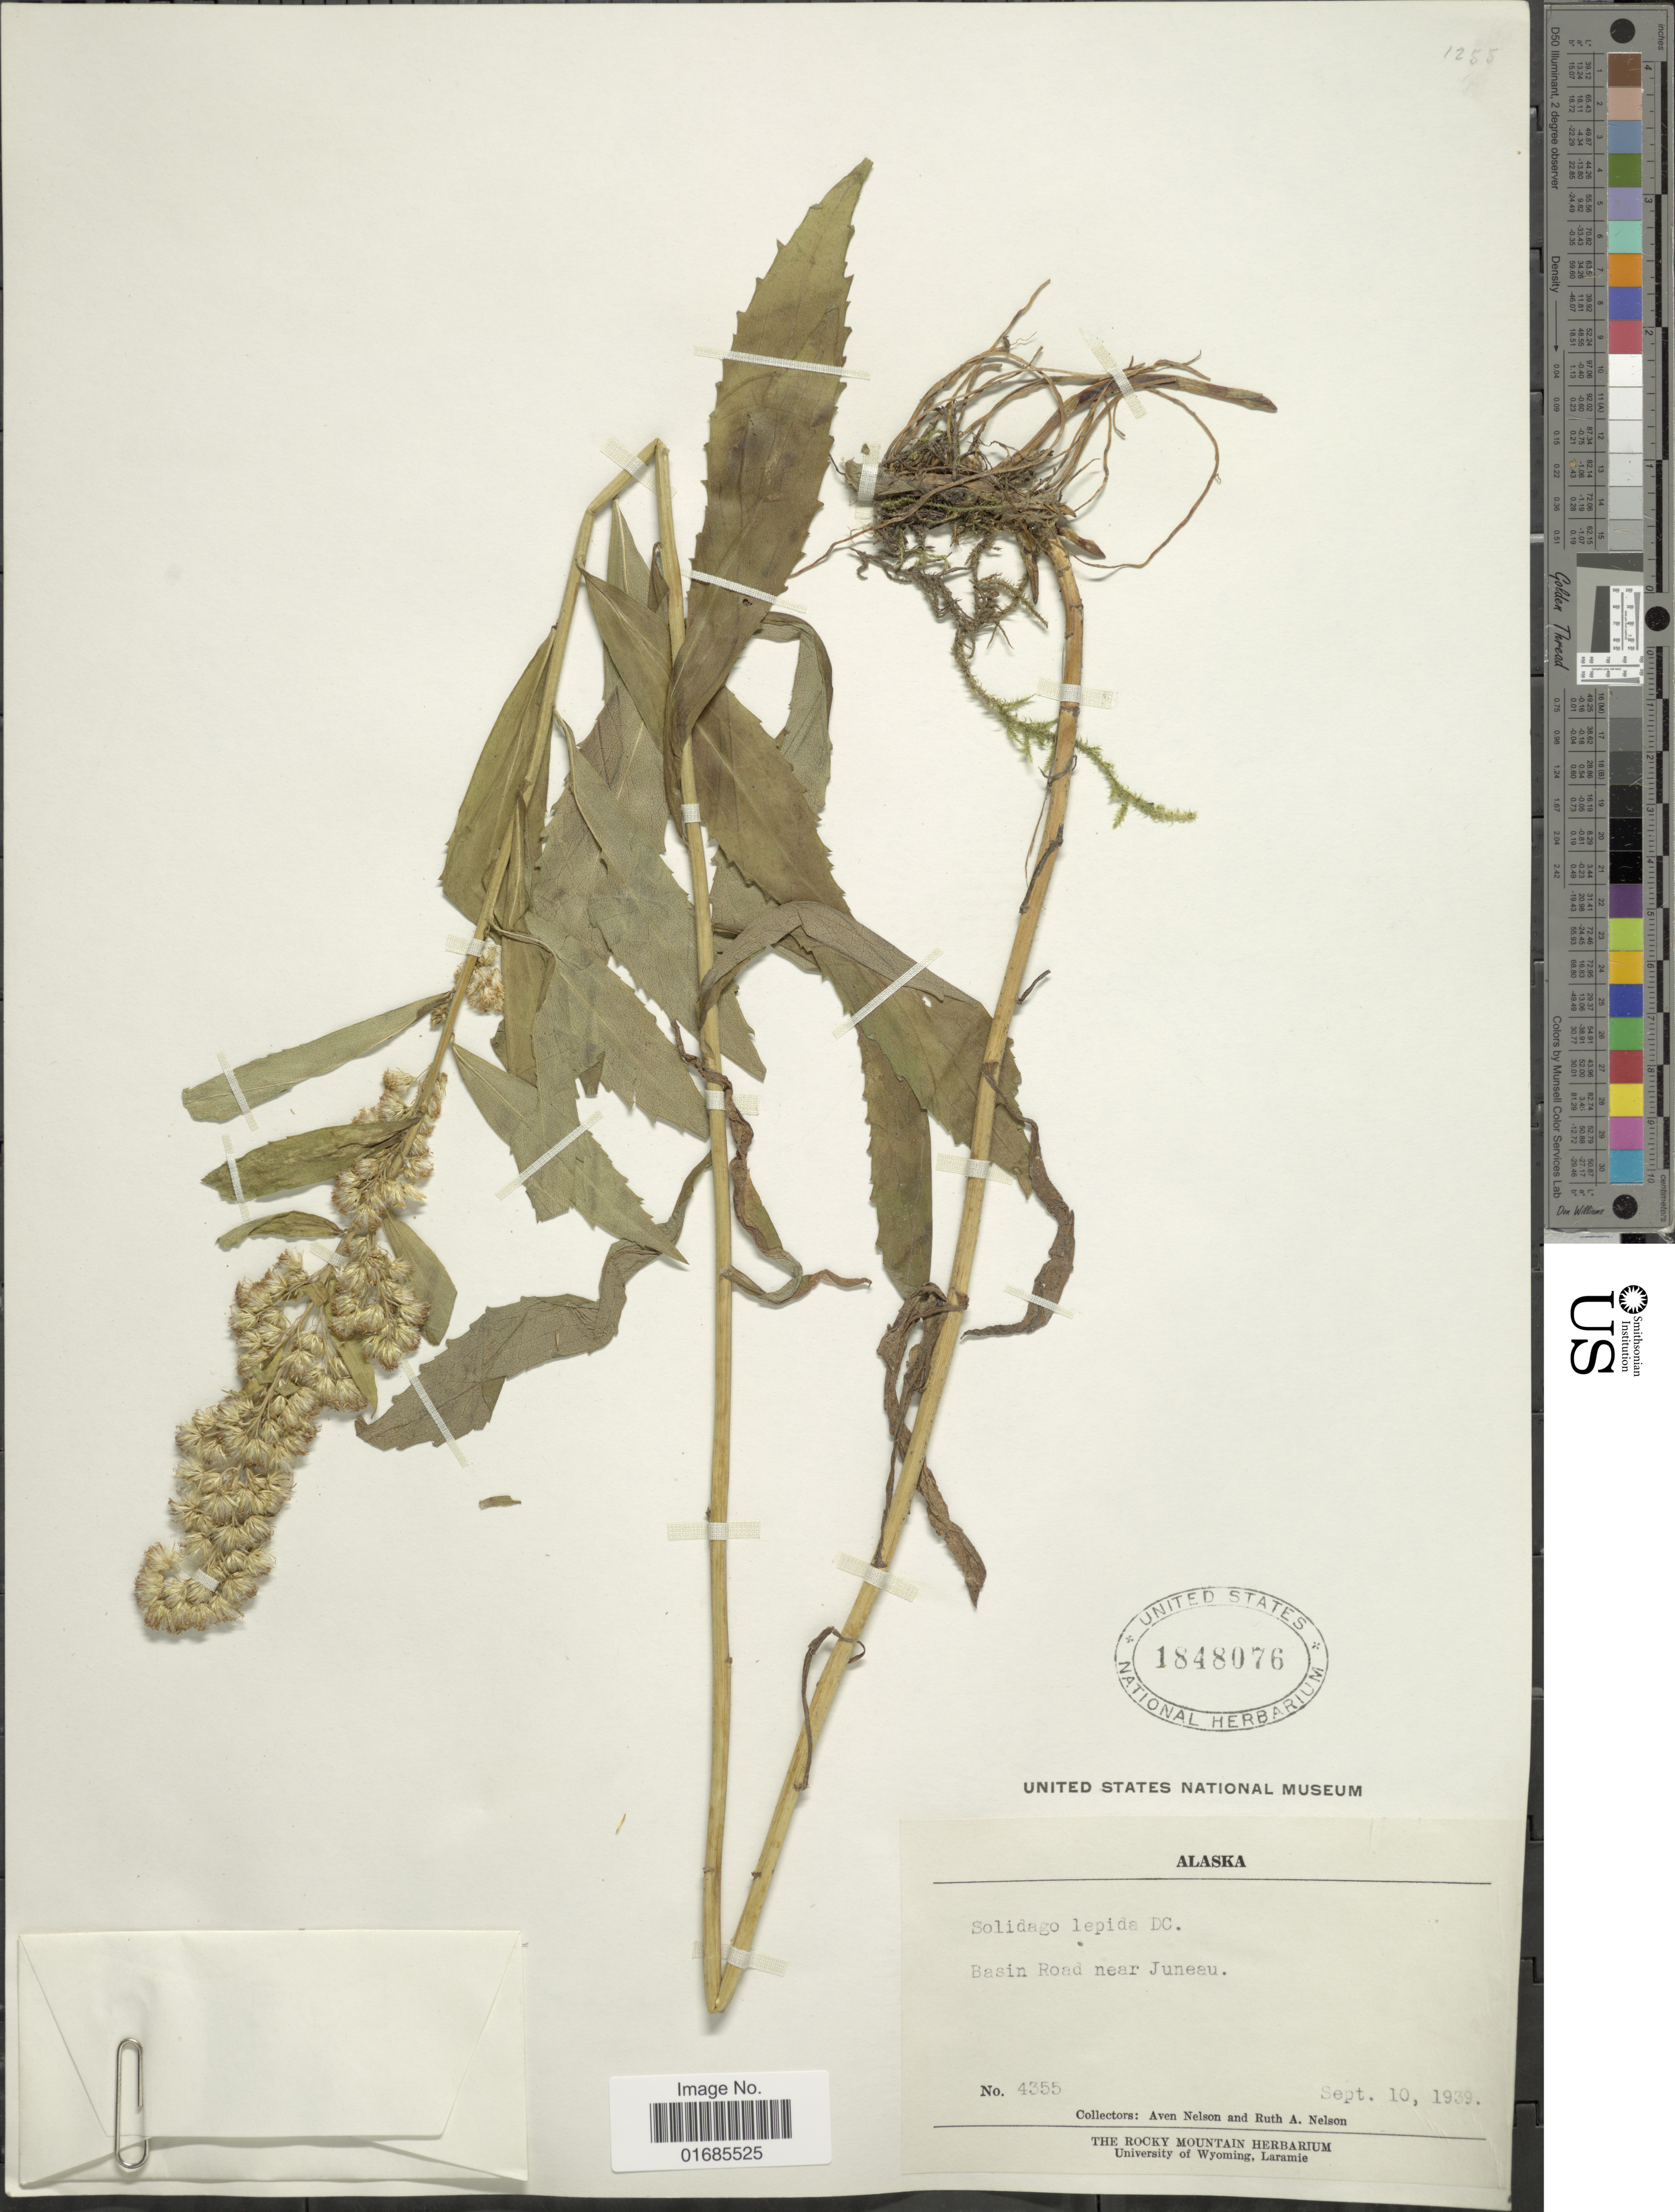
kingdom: Plantae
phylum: Tracheophyta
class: Magnoliopsida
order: Asterales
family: Asteraceae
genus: Solidago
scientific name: Solidago canadensis var. salebrosa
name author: (Piper) M.E. Jones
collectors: A. Nelson & R. A. Nelson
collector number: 4355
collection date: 1939-09-10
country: United States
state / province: Alaska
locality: Basin Road near Juneau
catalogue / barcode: US 1848076